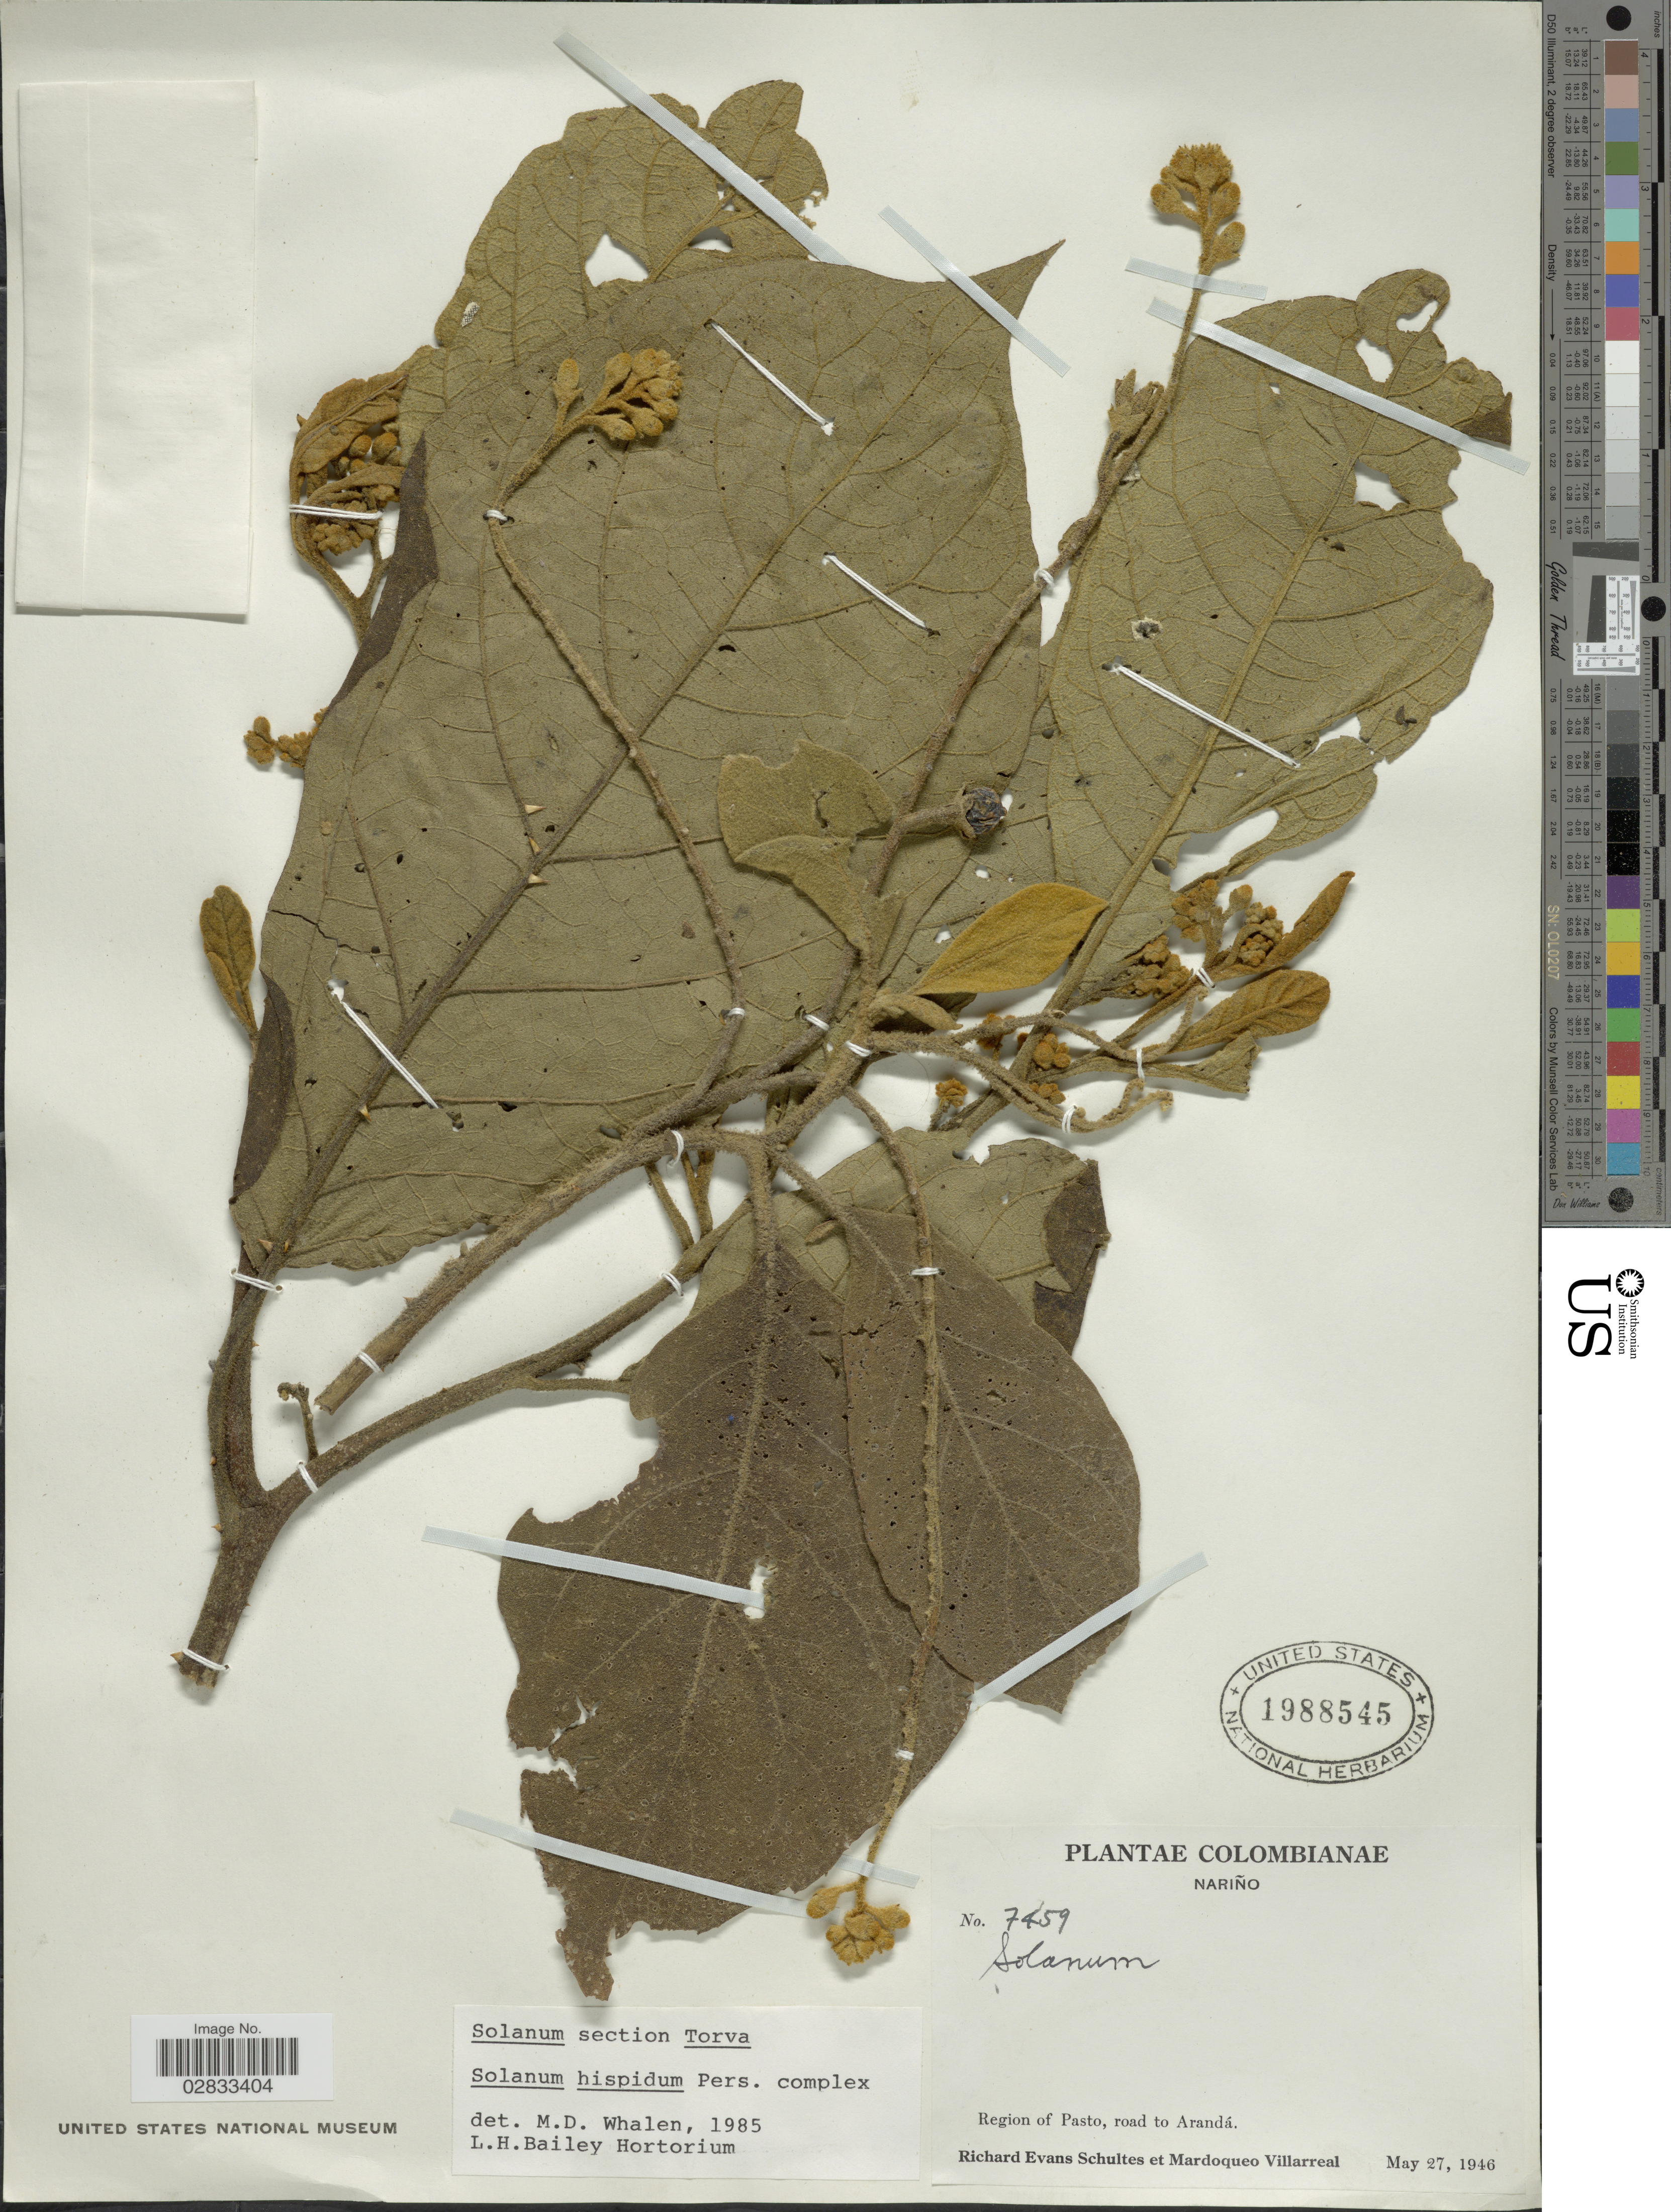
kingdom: Plantae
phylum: Tracheophyta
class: Magnoliopsida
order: Solanales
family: Solanaceae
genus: Solanum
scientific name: Solanum hispidum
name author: Pers.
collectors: R. E. Schultes & M. Villarreal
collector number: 7459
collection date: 1946-05-27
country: Colombia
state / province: Nariño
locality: Region of Pasto, road to Arandá.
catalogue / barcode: US 1988545